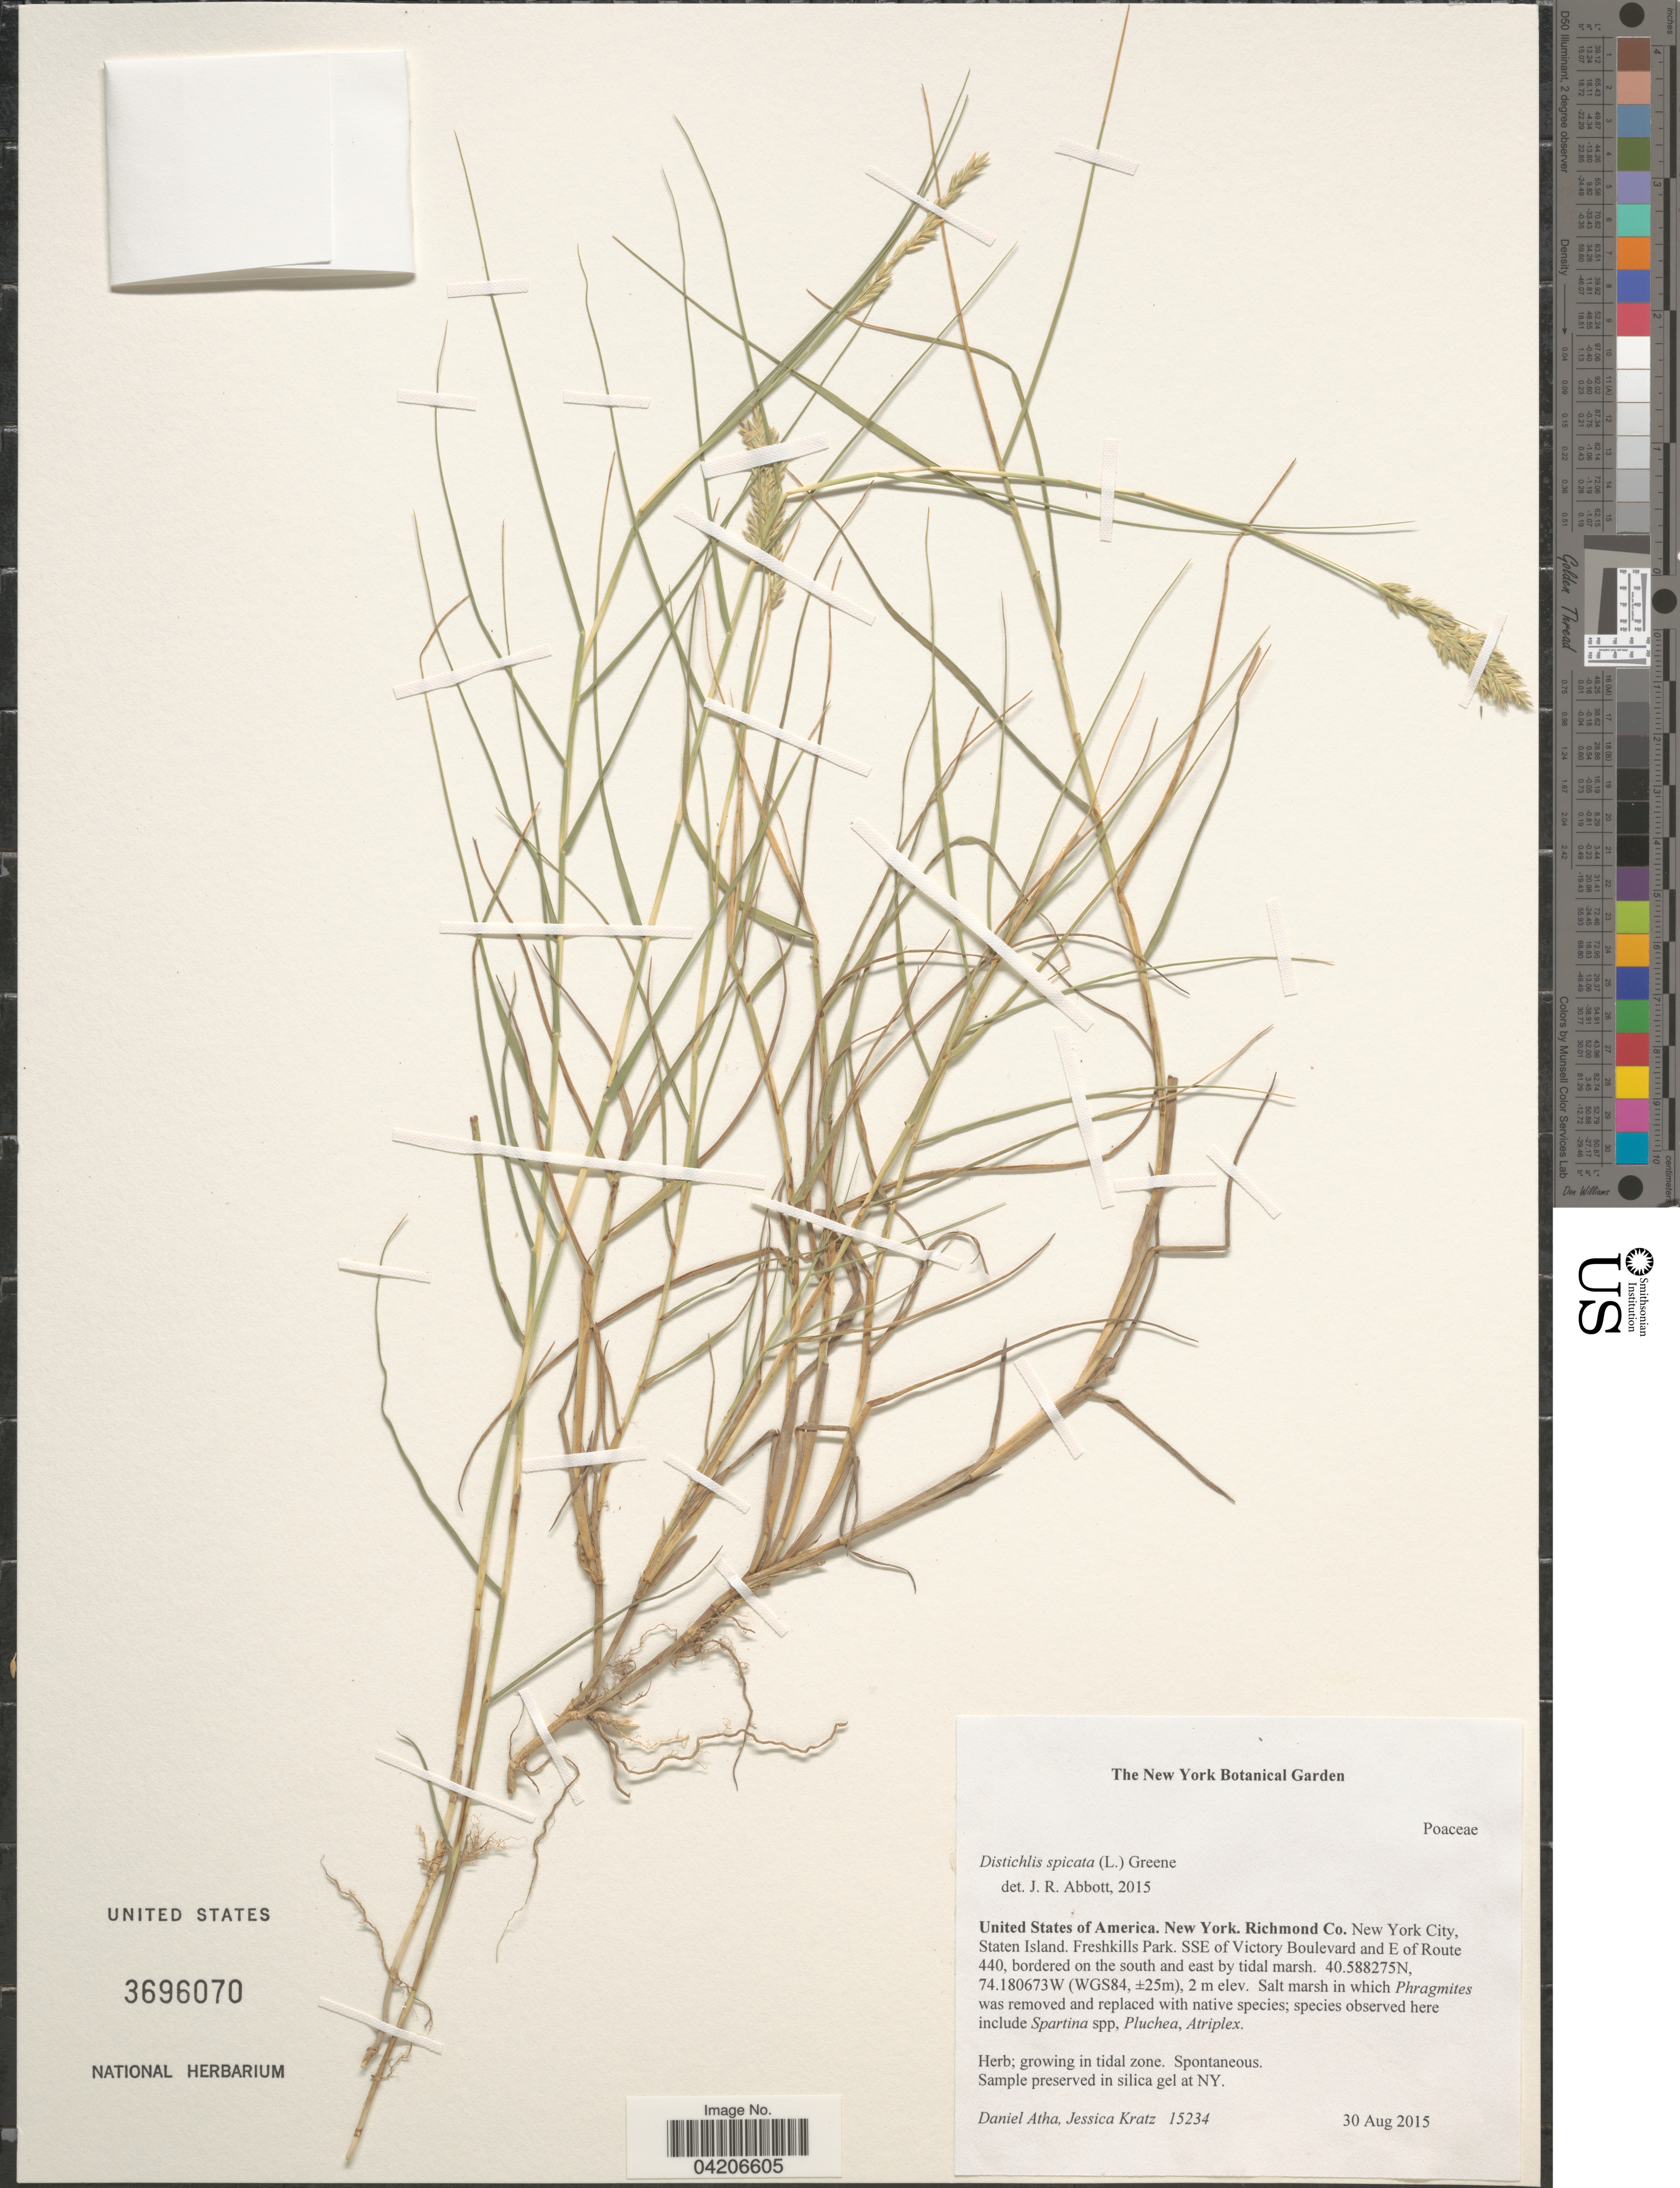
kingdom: Plantae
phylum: Tracheophyta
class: Liliopsida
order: Poales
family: Poaceae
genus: Distichlis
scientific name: Distichlis spicata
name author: (L.) Greene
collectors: D. Atha & D. Kratz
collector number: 15234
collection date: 2015-08-30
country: United States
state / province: New York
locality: Richmond Co. New York City, Staten Island. Freshkills Park. SSE of Victory Boulevard and E of Route 440, bordered on the south and east by tidal marsh. (WGS84, ±25m).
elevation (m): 2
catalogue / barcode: US 3696070